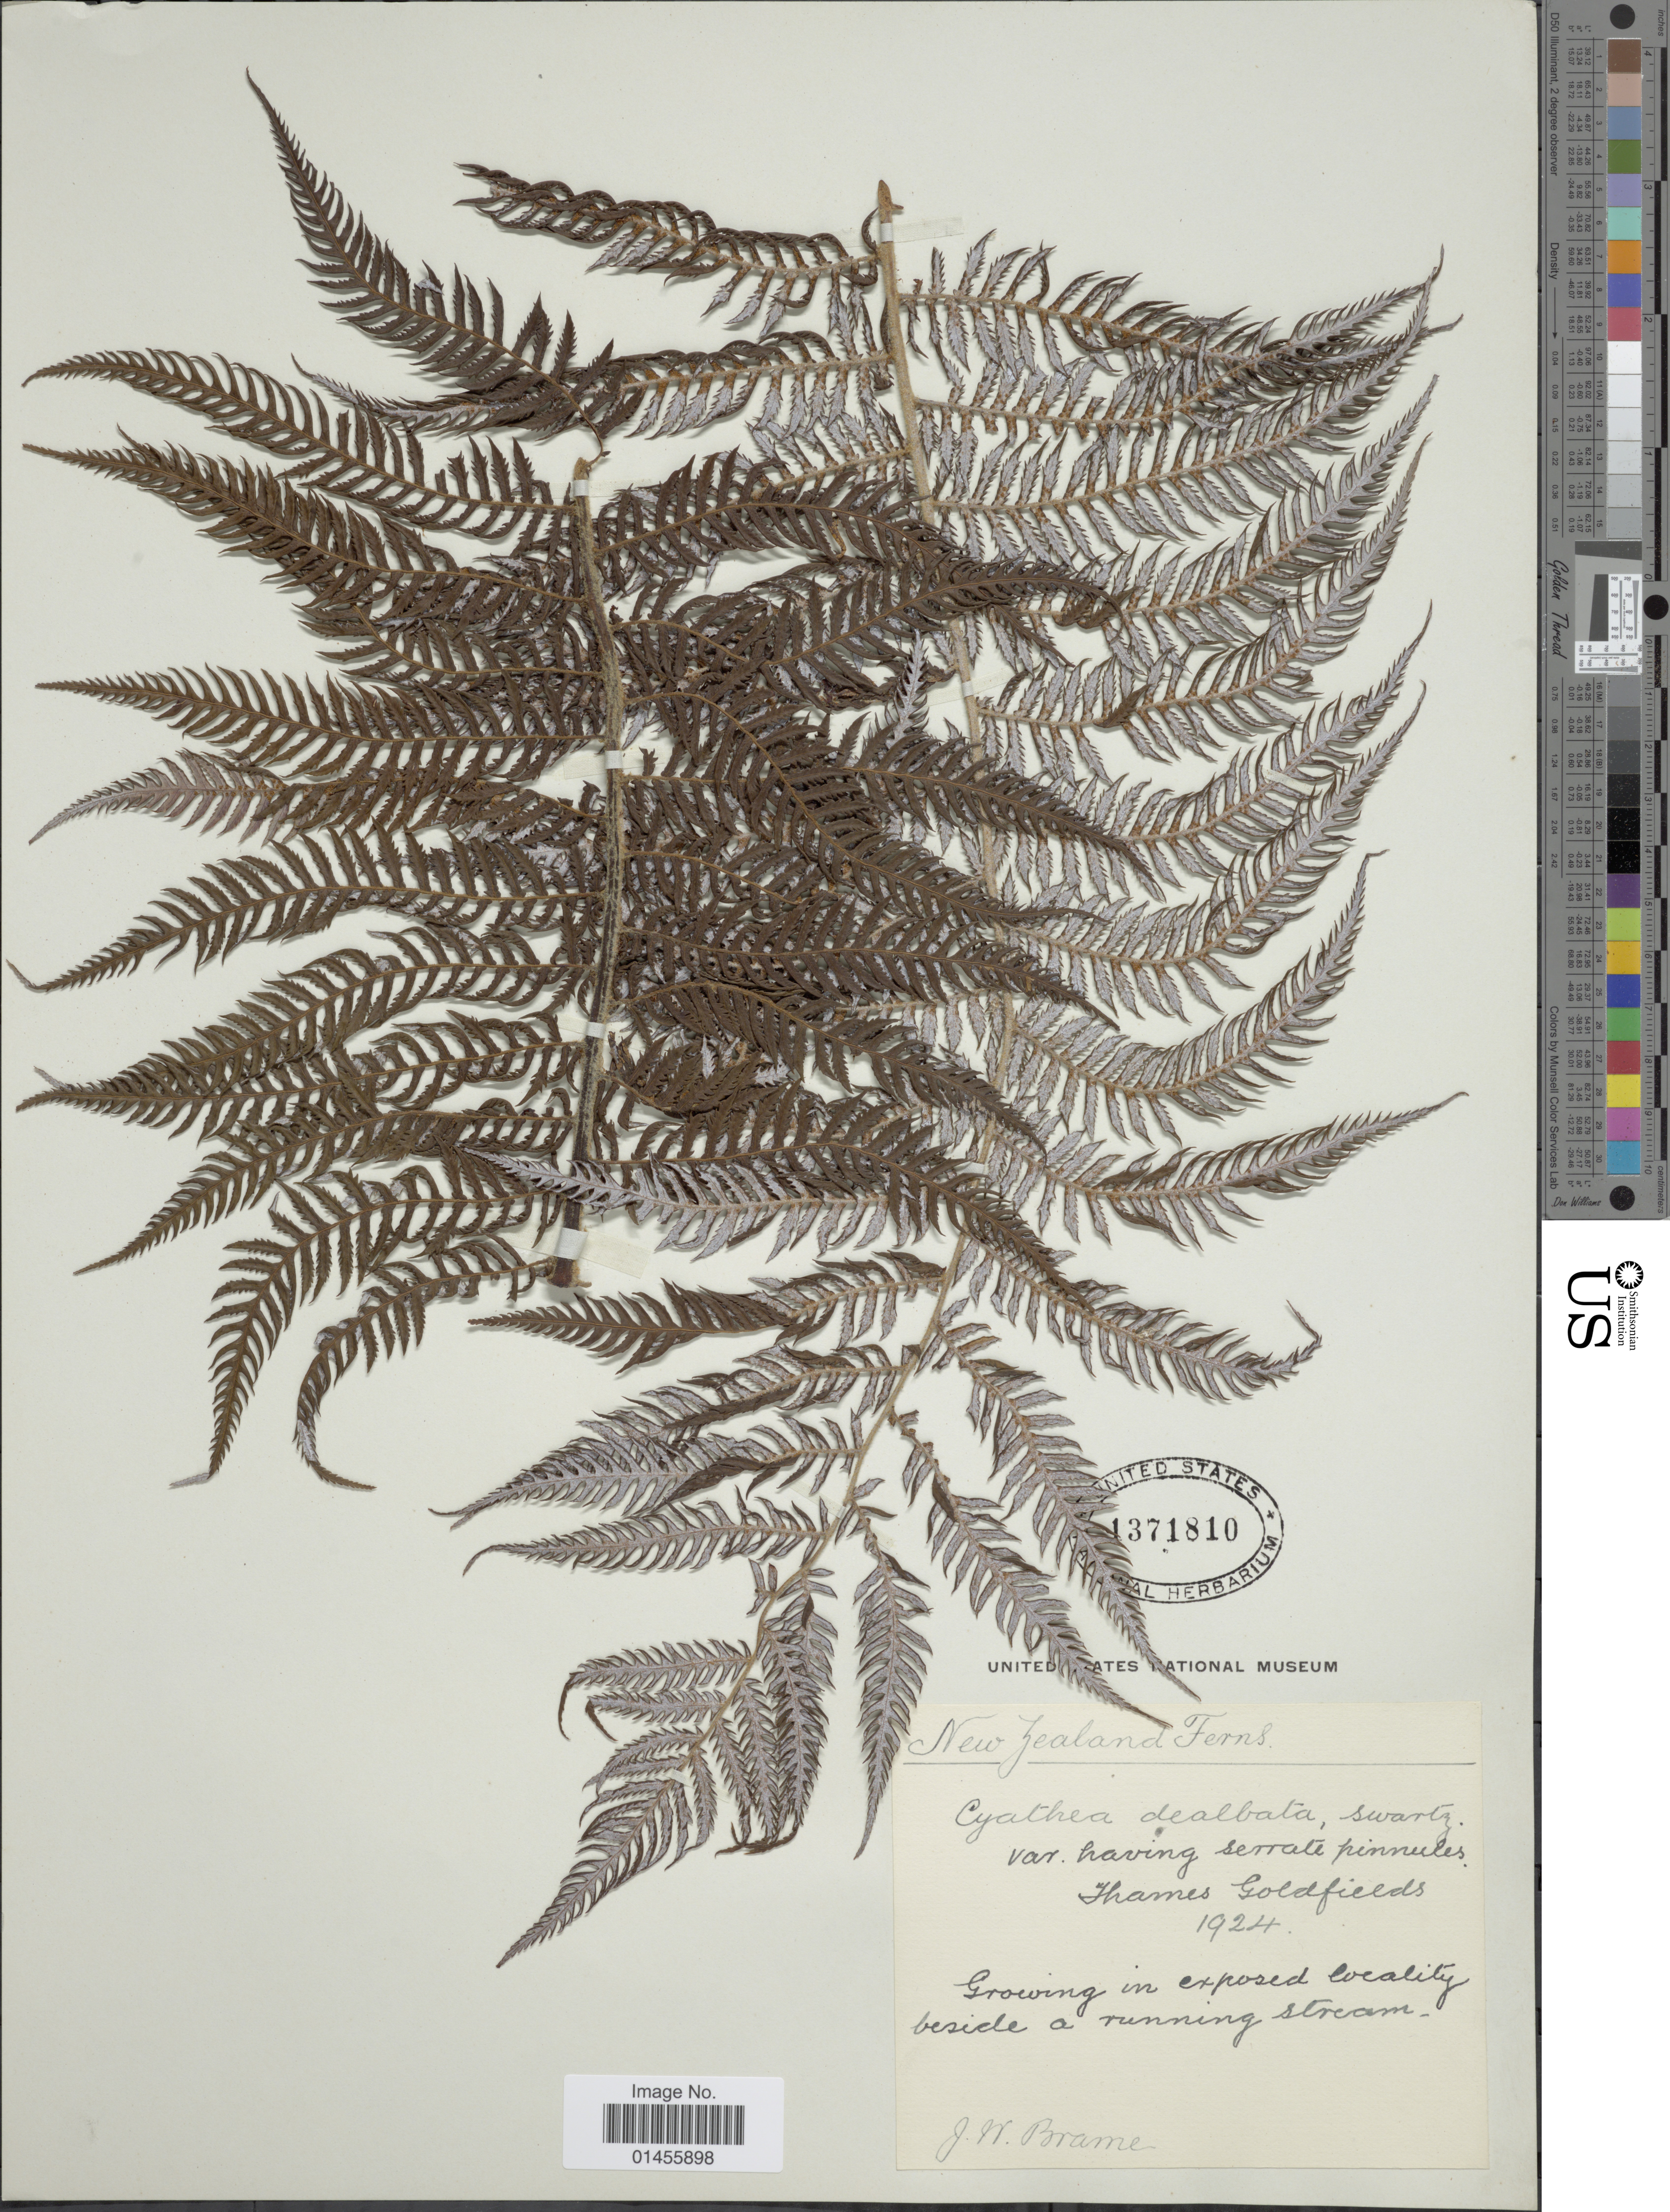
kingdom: Plantae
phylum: Tracheophyta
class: Polypodiopsida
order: Cyatheales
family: Cyatheaceae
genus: Alsophila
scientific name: Alsophila dealbata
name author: (G. Forst.)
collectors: J. Brame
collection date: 1924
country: New Zealand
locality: In exposed locality beside a running stream.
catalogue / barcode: US 1371810